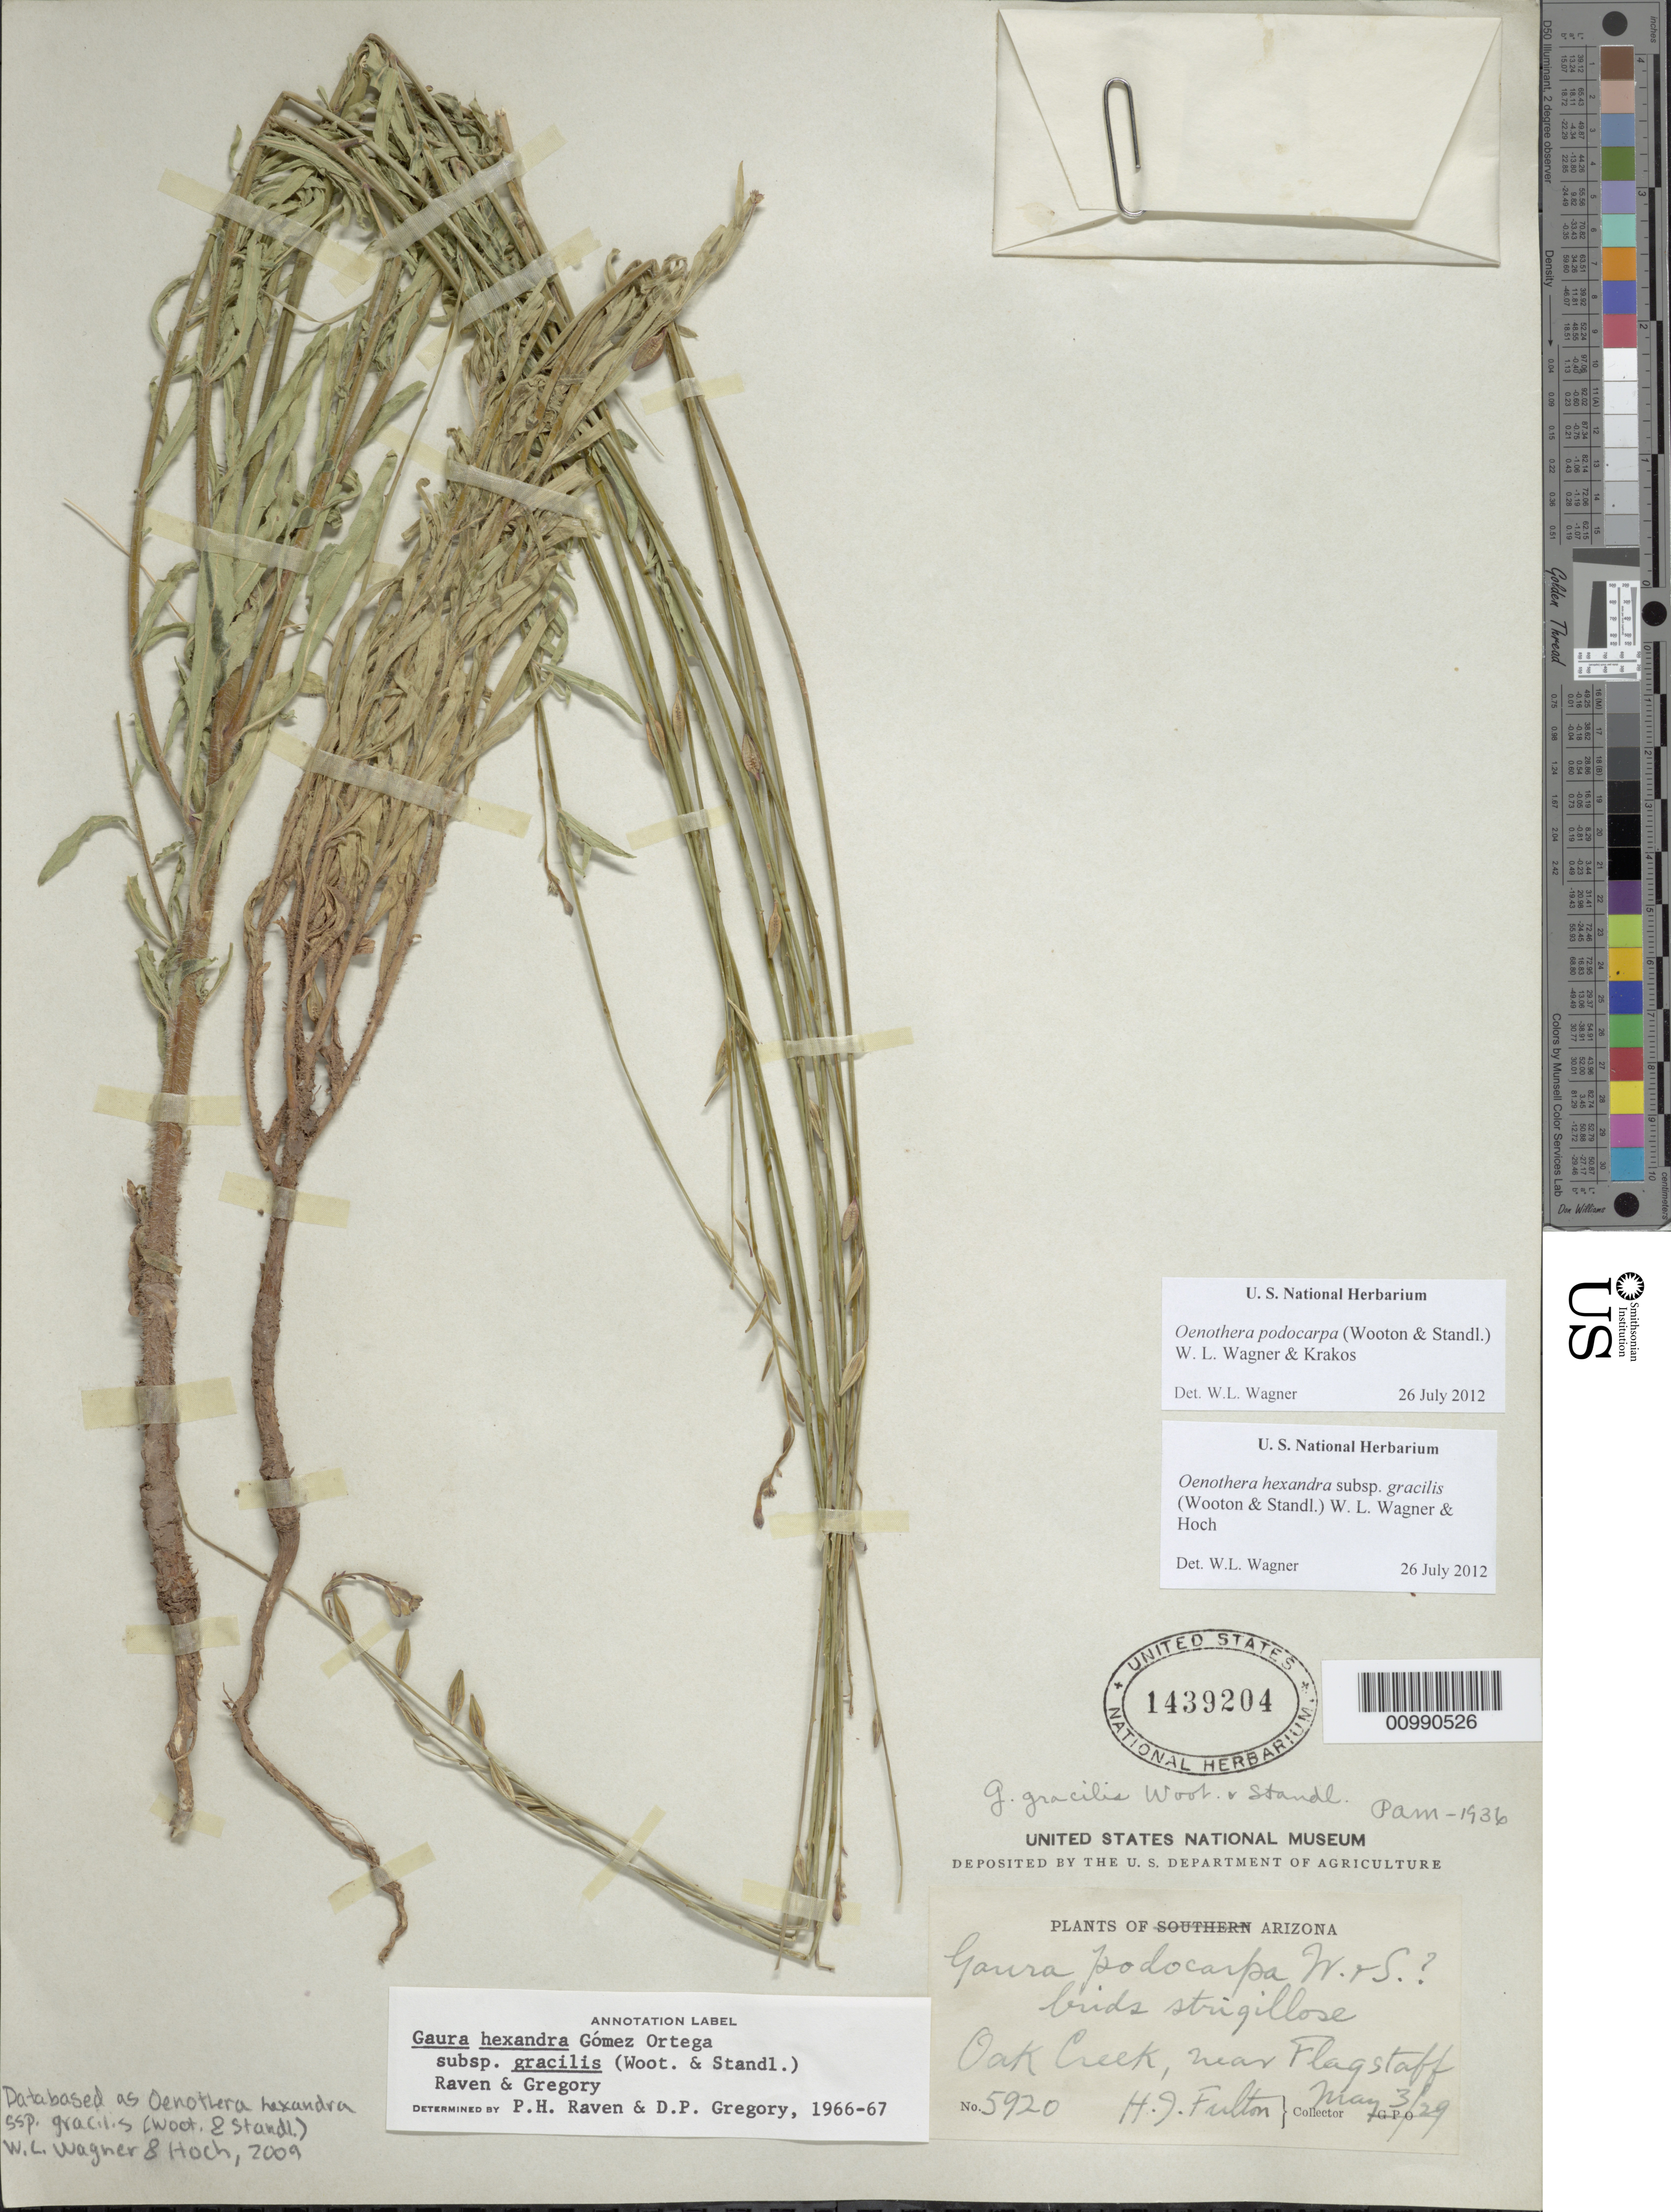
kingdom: Plantae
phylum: Tracheophyta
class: Magnoliopsida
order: Myrtales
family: Onagraceae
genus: Oenothera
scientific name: Oenothera podocarpa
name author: (Wooton & Standl.) Krakos & W.L. Wagner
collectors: H. Fulton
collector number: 5920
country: United States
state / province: Arizona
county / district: Coconino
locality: near Flagstaff; Oak Creek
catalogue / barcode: US 1439204